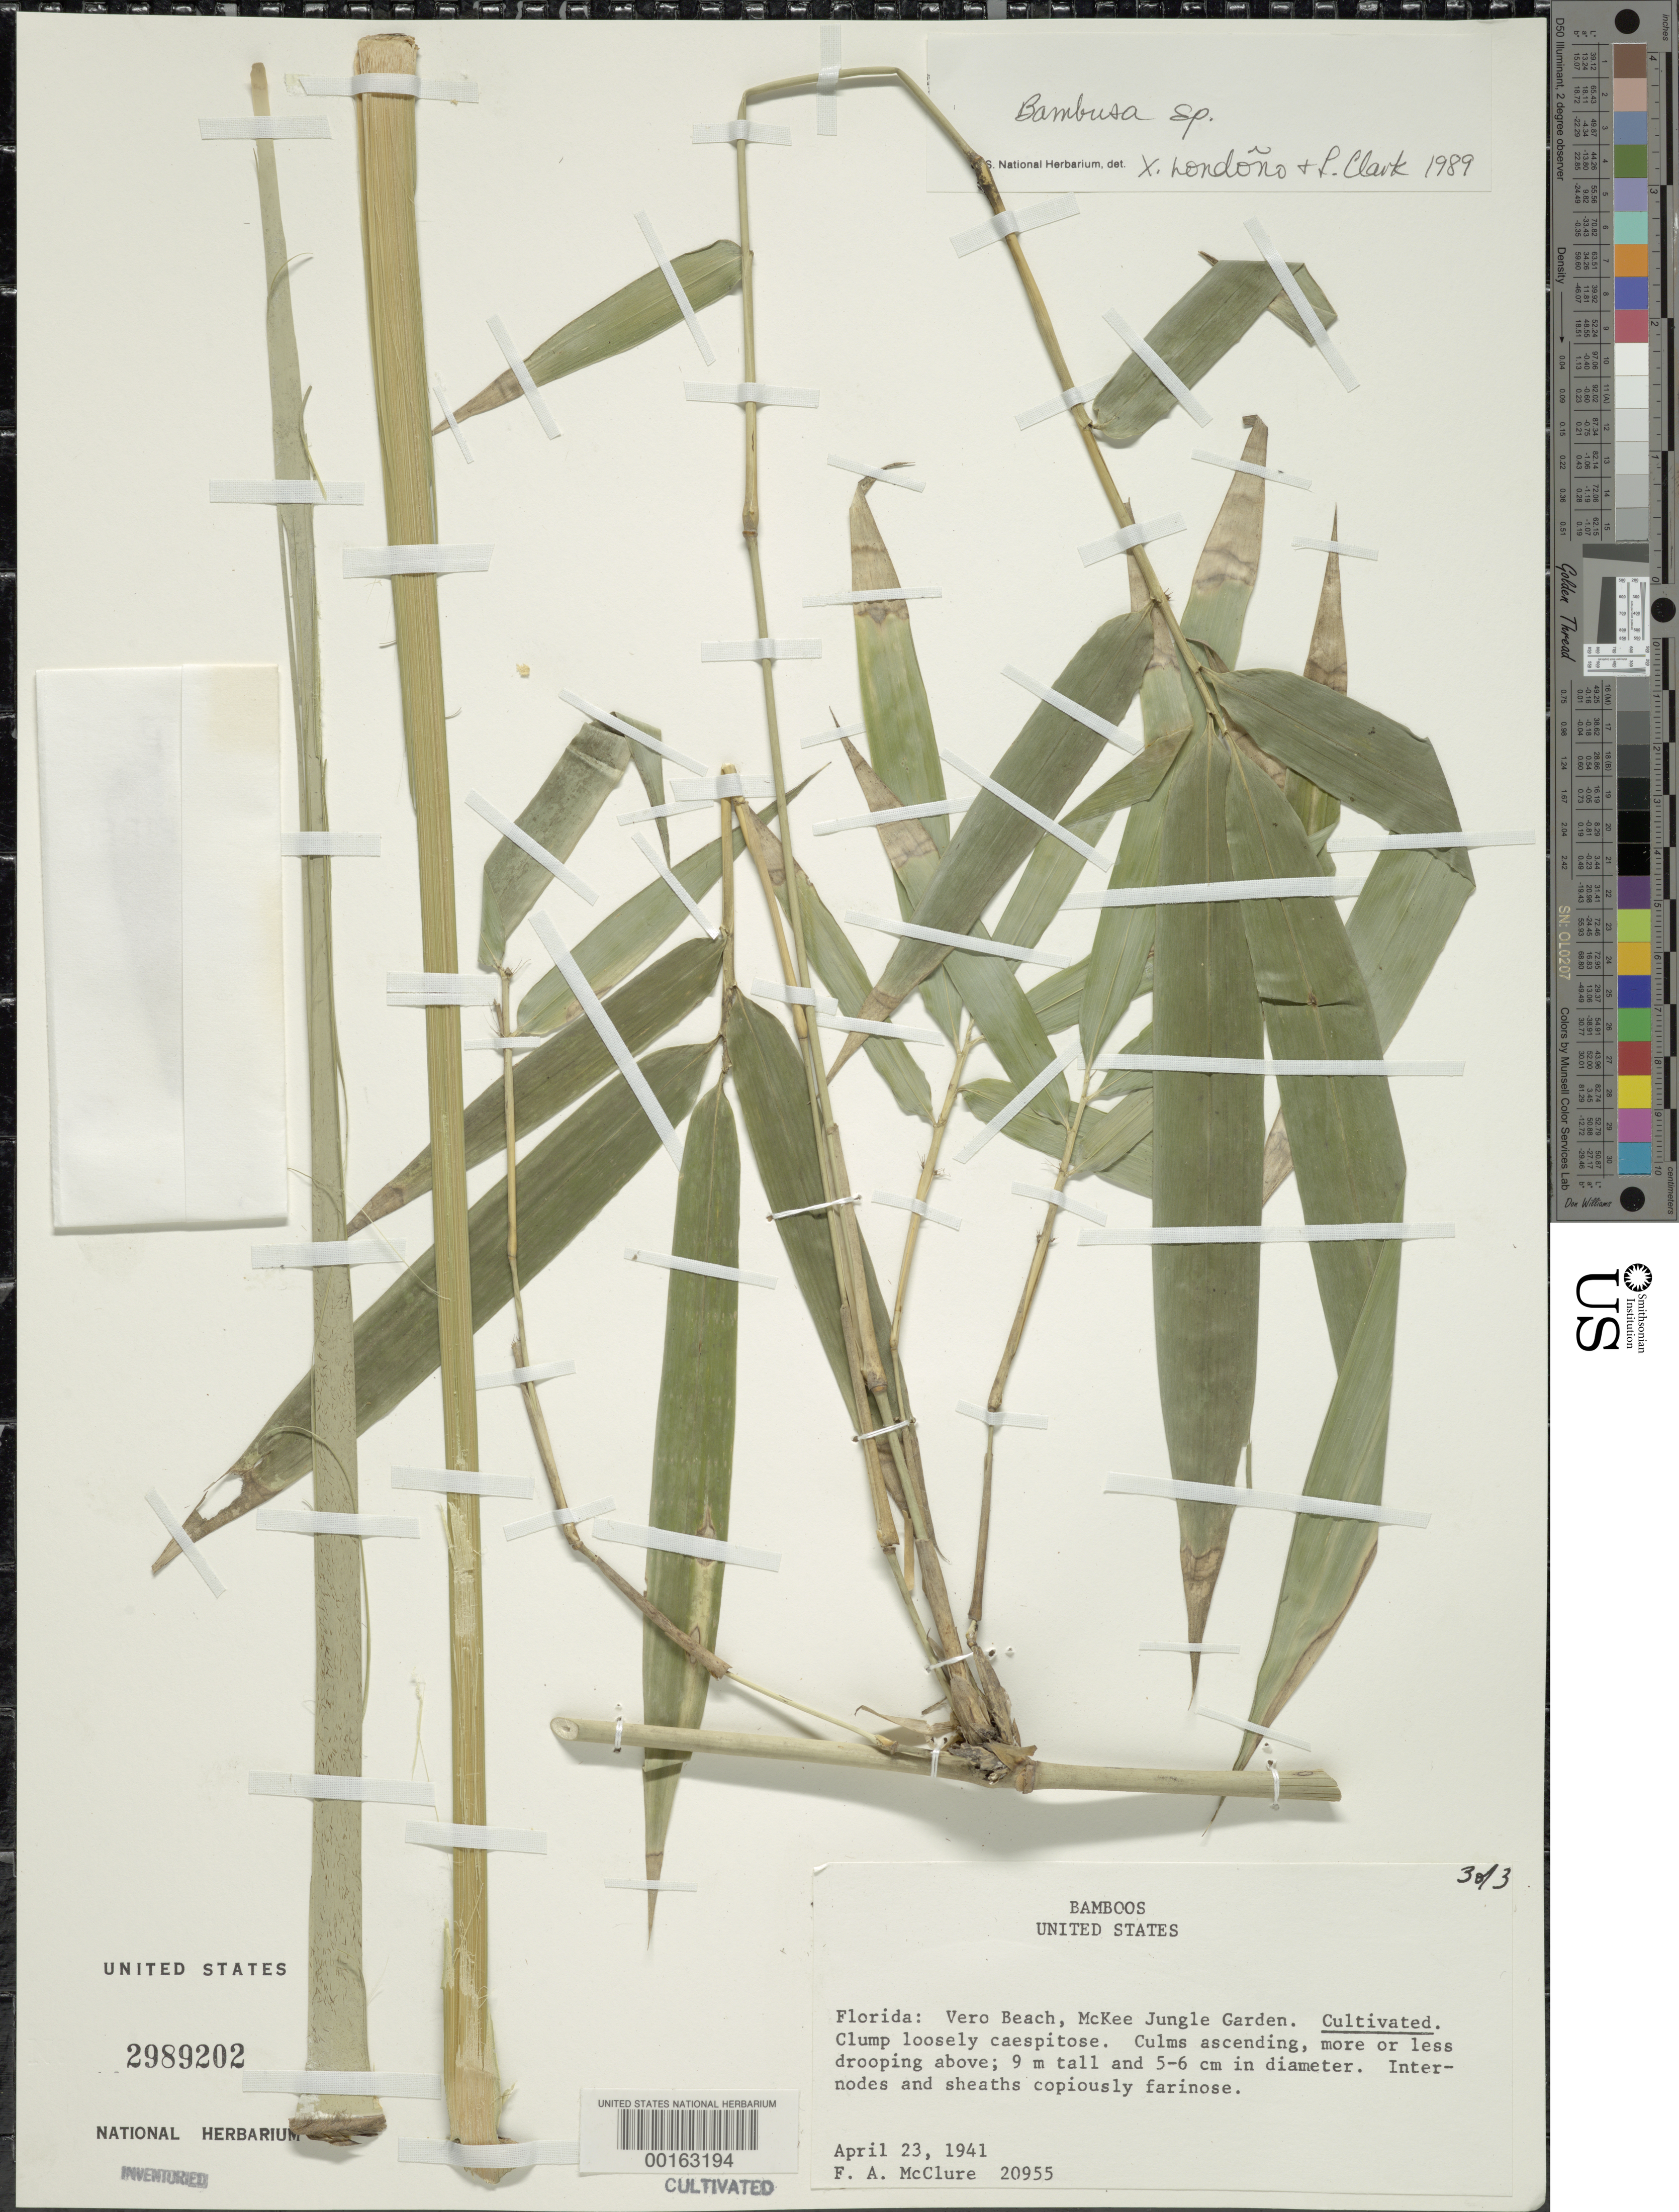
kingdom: Plantae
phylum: Tracheophyta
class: Liliopsida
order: Poales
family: Poaceae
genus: Bambusa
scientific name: Bambusa sp.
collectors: F. A. McClure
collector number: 20955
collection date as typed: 23 Apr 1941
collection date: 1941-04-23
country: United States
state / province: Florida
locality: Vero beach, mckee jungle garden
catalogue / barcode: US 2989202